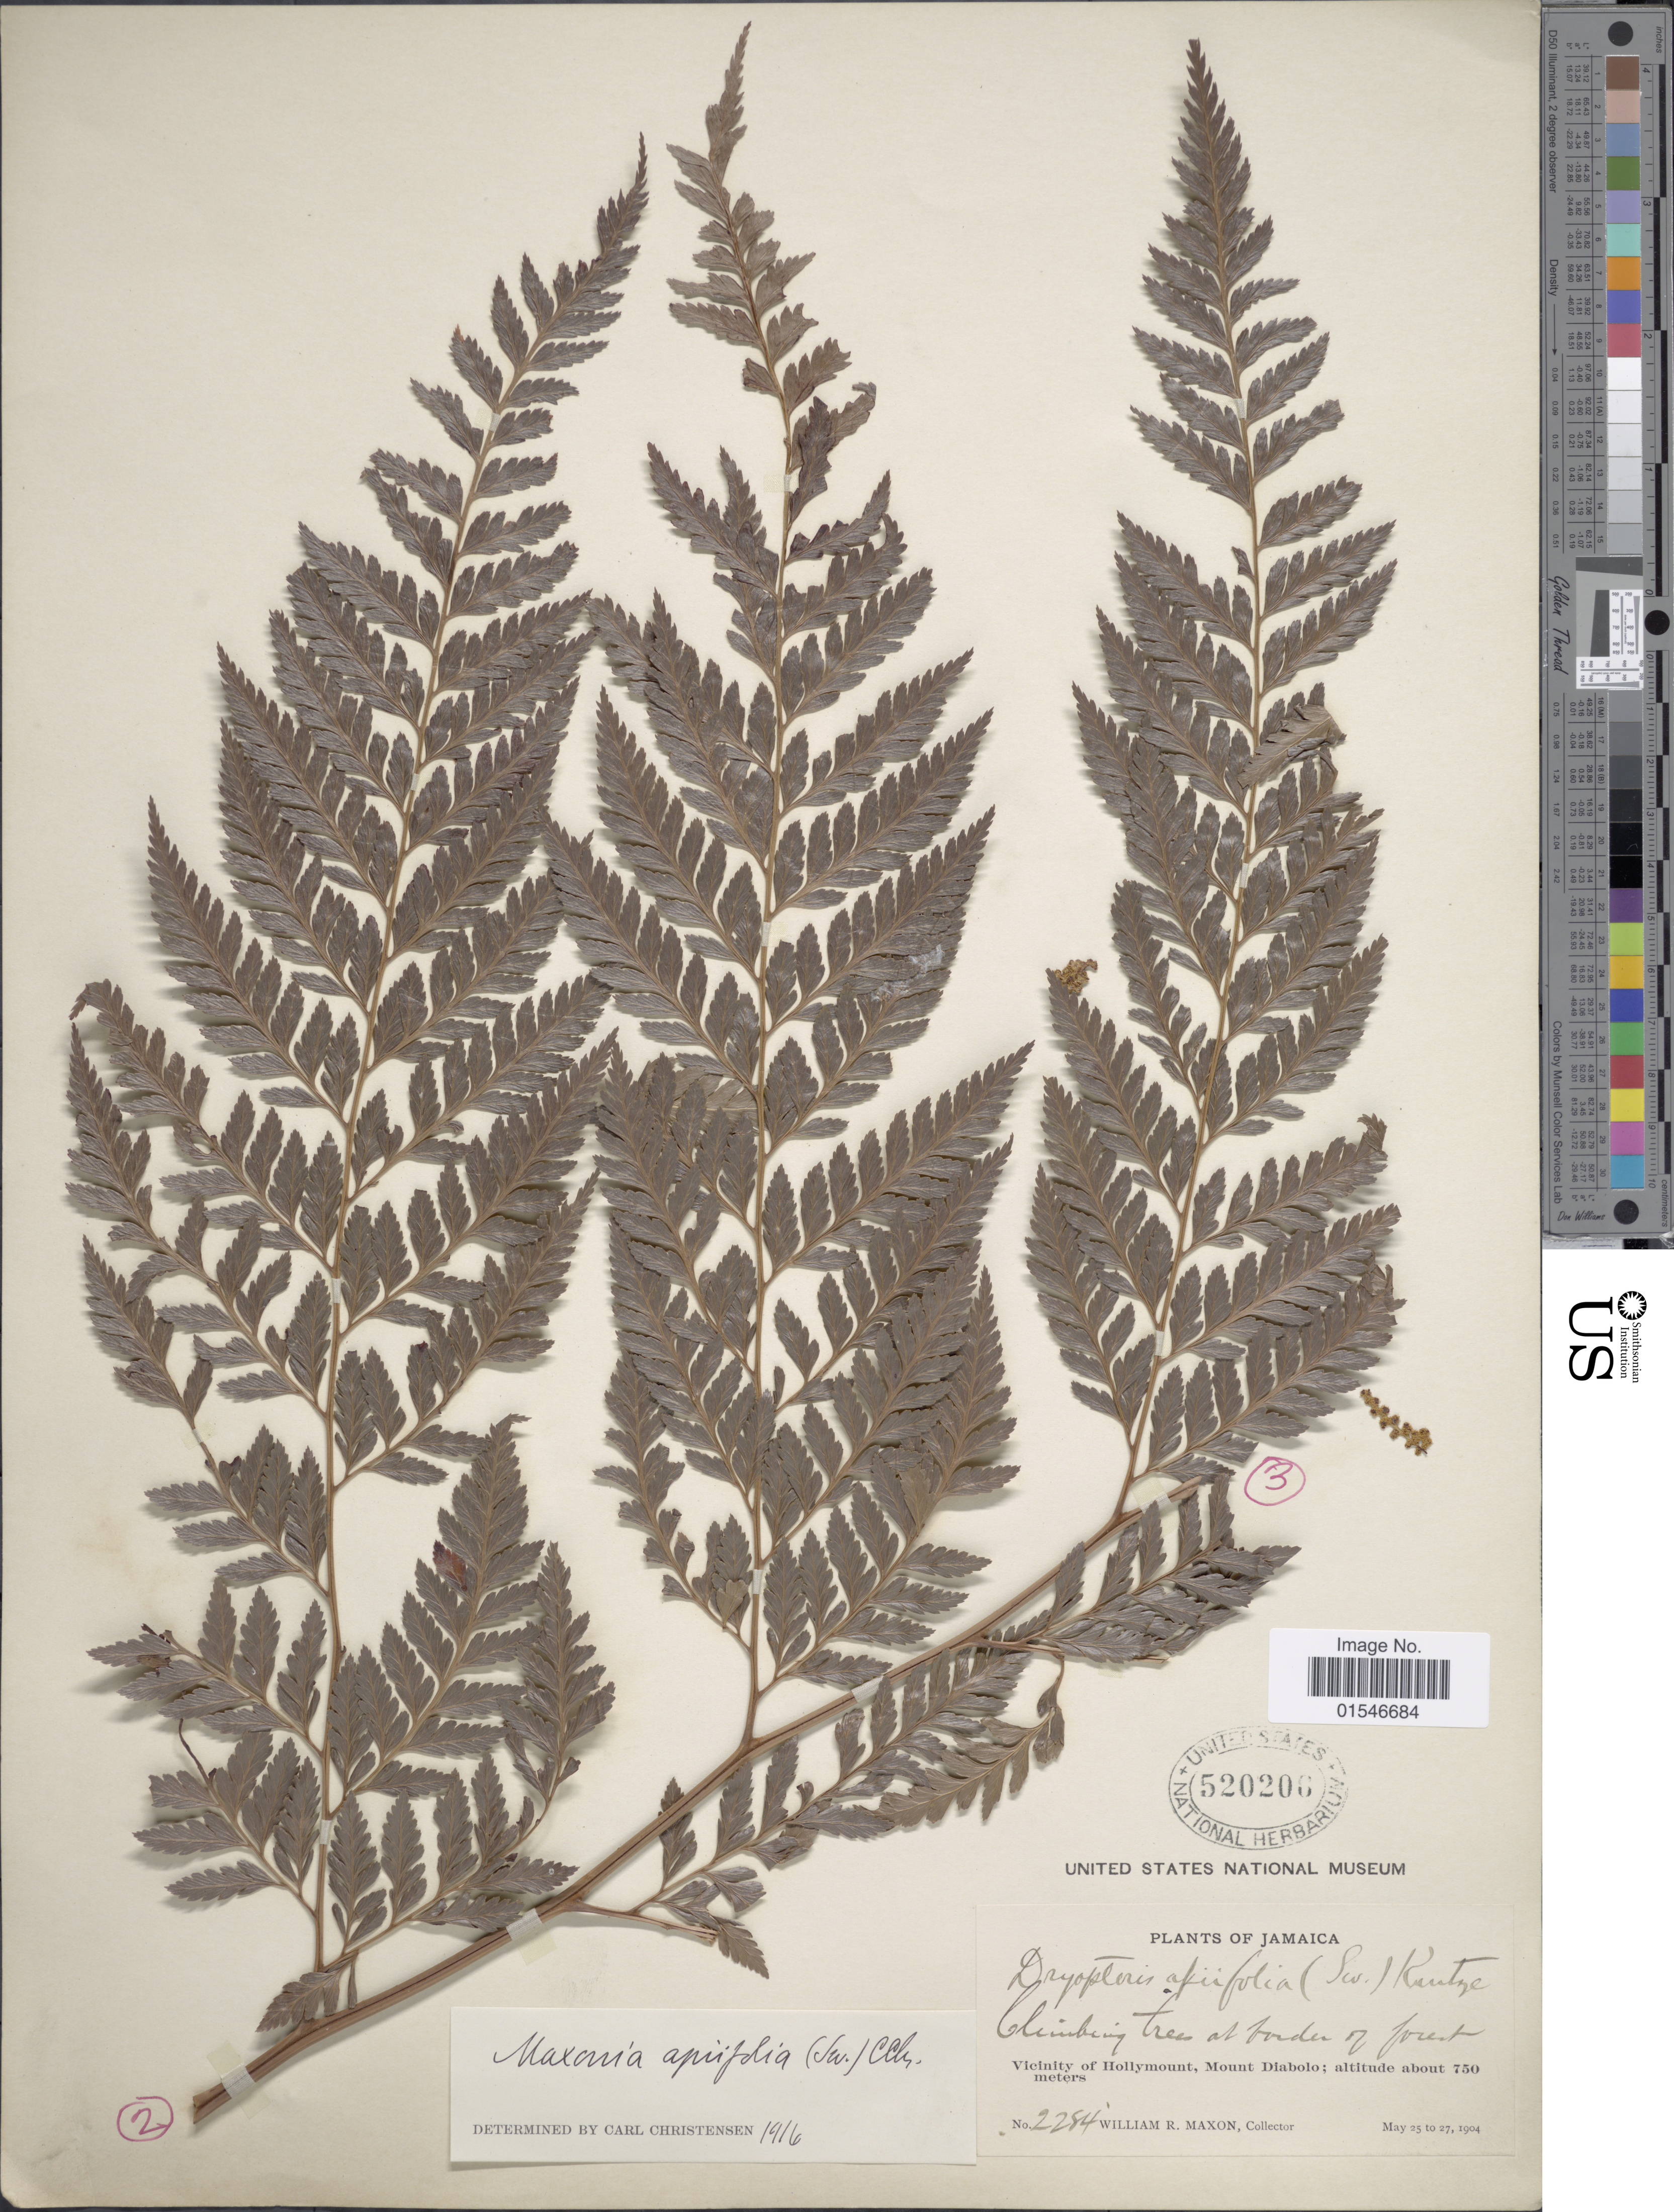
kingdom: Plantae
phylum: Tracheophyta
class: Polypodiopsida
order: Polypodiales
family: Dryopteridaceae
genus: Maxonia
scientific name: Maxonia apiifolia var. apiifolia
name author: (Sw.) C. Chr.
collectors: W. R. Maxon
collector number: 2284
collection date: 1904-05-25/1904-05-27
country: Jamaica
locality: Vicinity of Hollymount, Mount Diabolo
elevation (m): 750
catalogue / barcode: US 520208